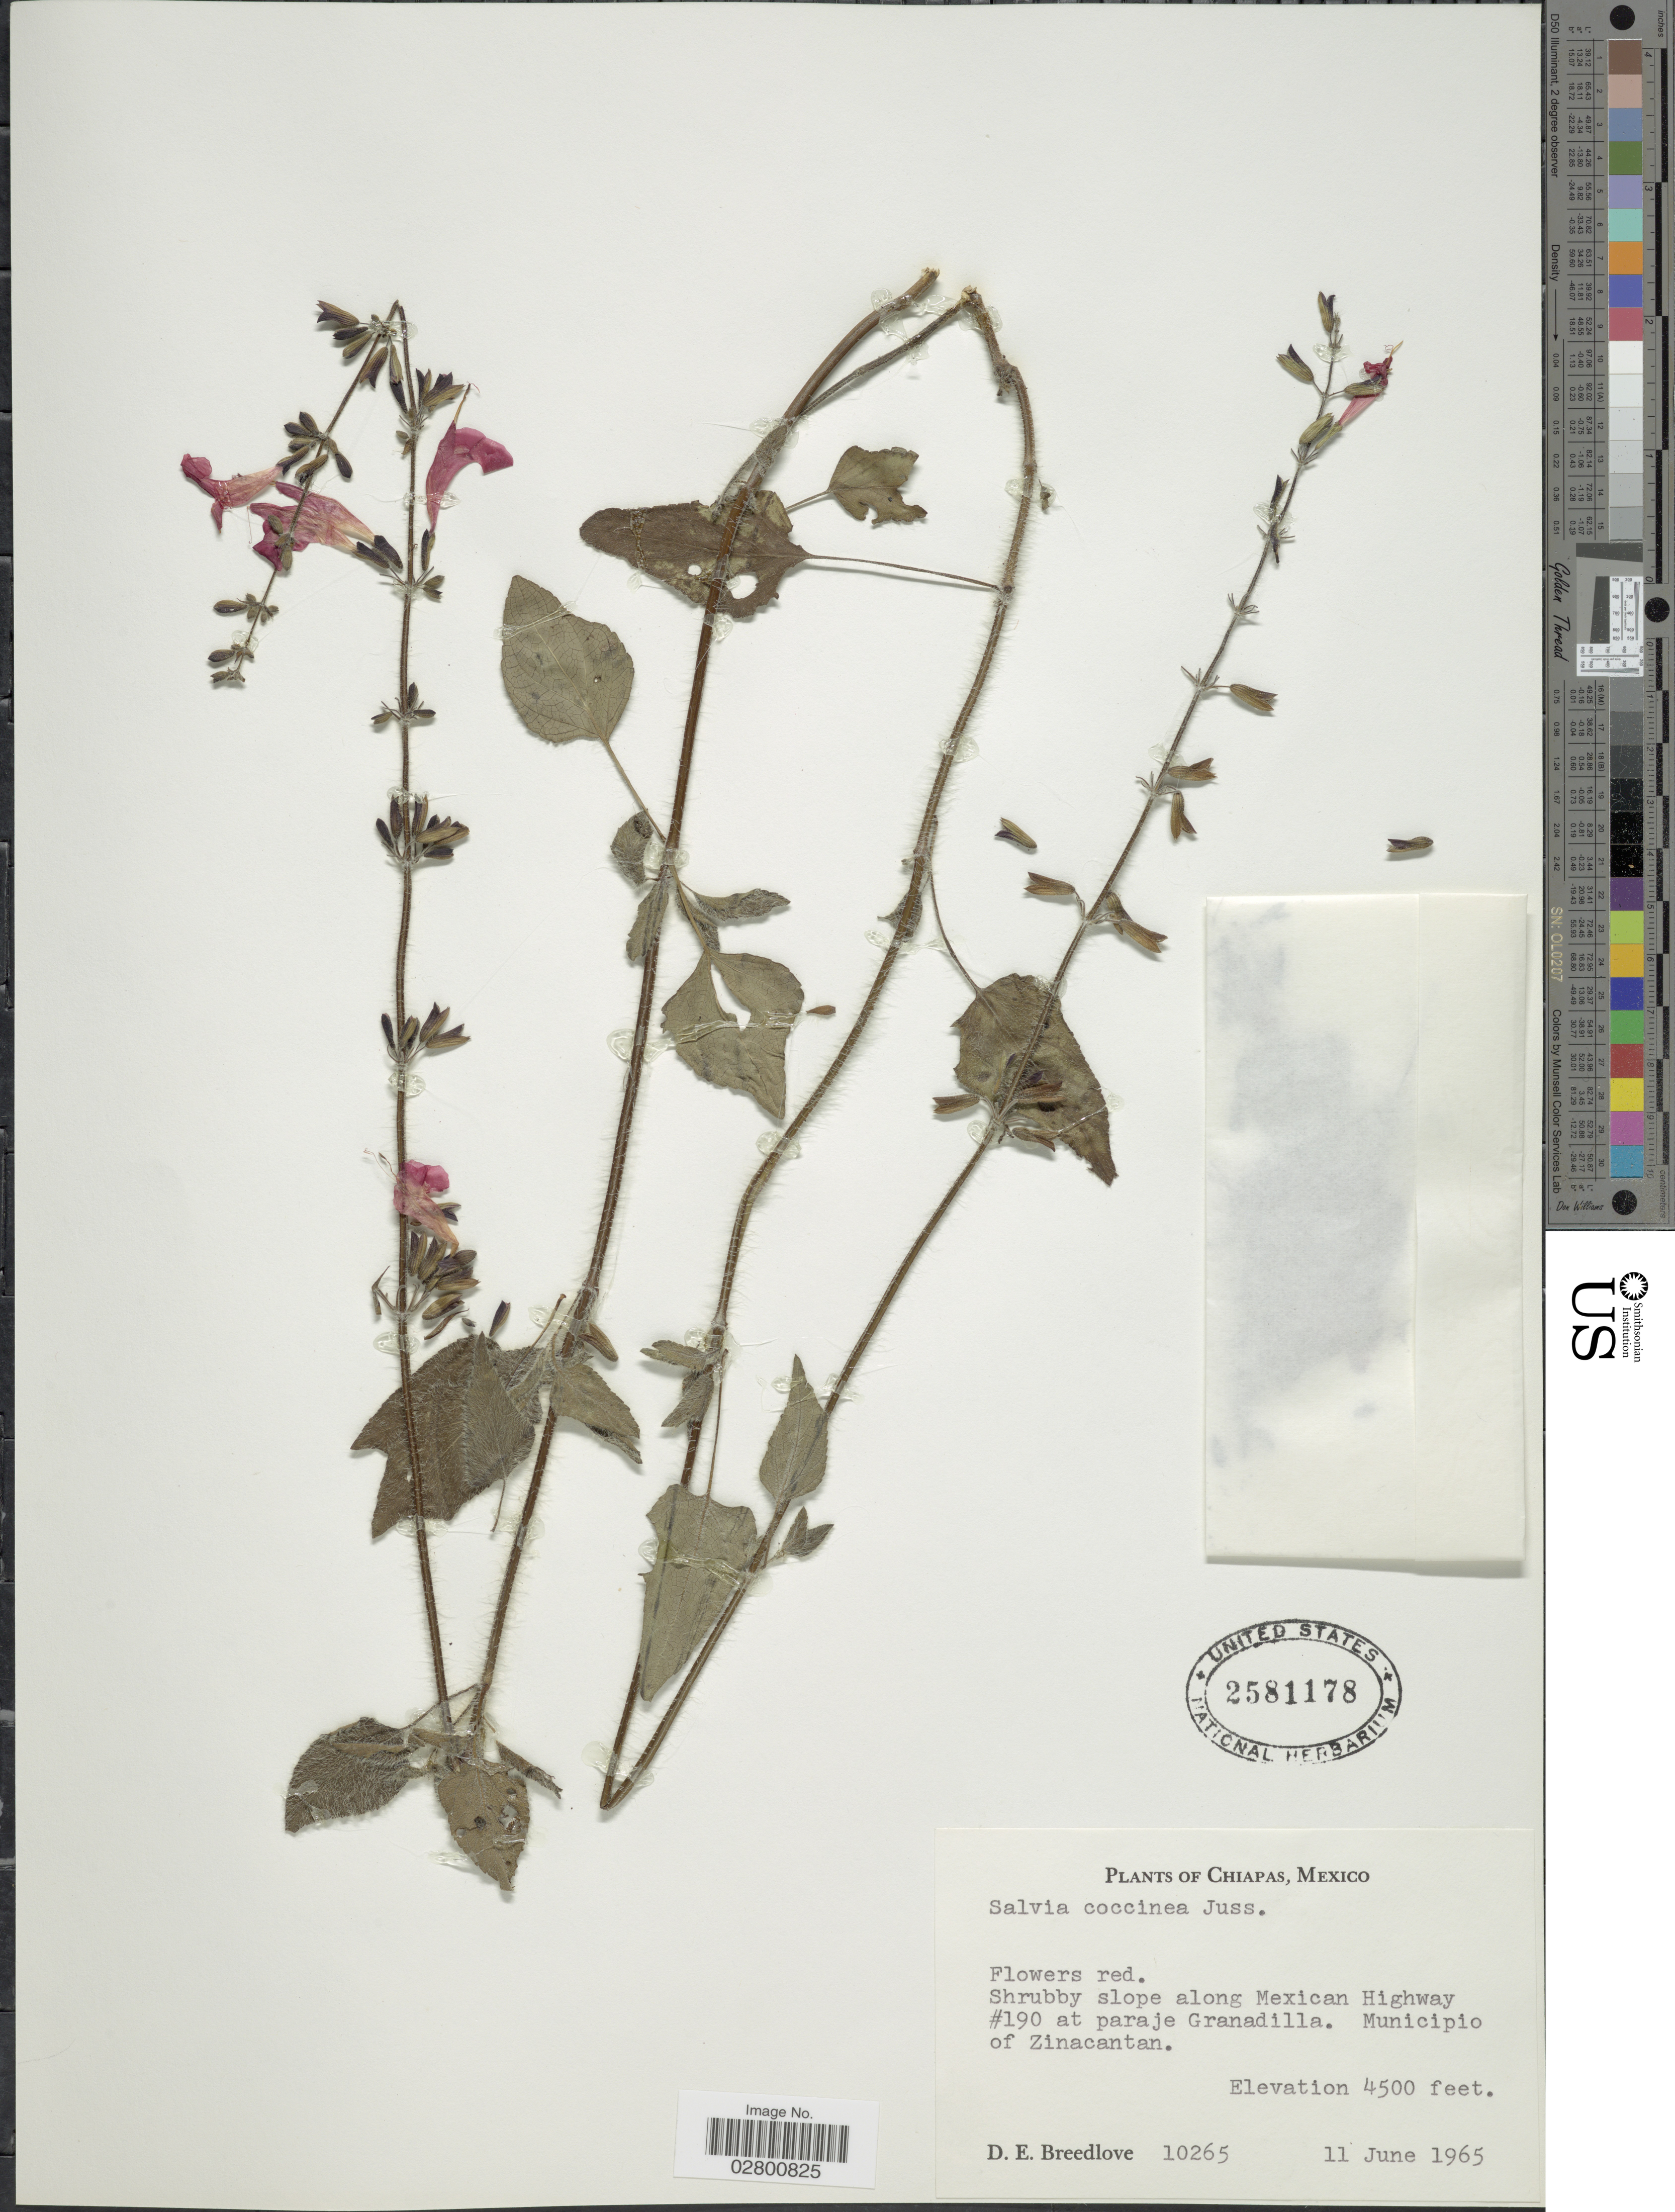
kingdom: Plantae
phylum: Tracheophyta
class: Magnoliopsida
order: Lamiales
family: Lamiaceae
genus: Salvia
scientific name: Salvia coccinea 'Naples Lavender'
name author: L. f. ex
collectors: D. E. Breedlove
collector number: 10265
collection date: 1965-06-11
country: Mexico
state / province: Chiapas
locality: Slope along Mexican Highway #190 at paraje Granadilla, Municipio of Zinacantan.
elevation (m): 1372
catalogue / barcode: US 2581178